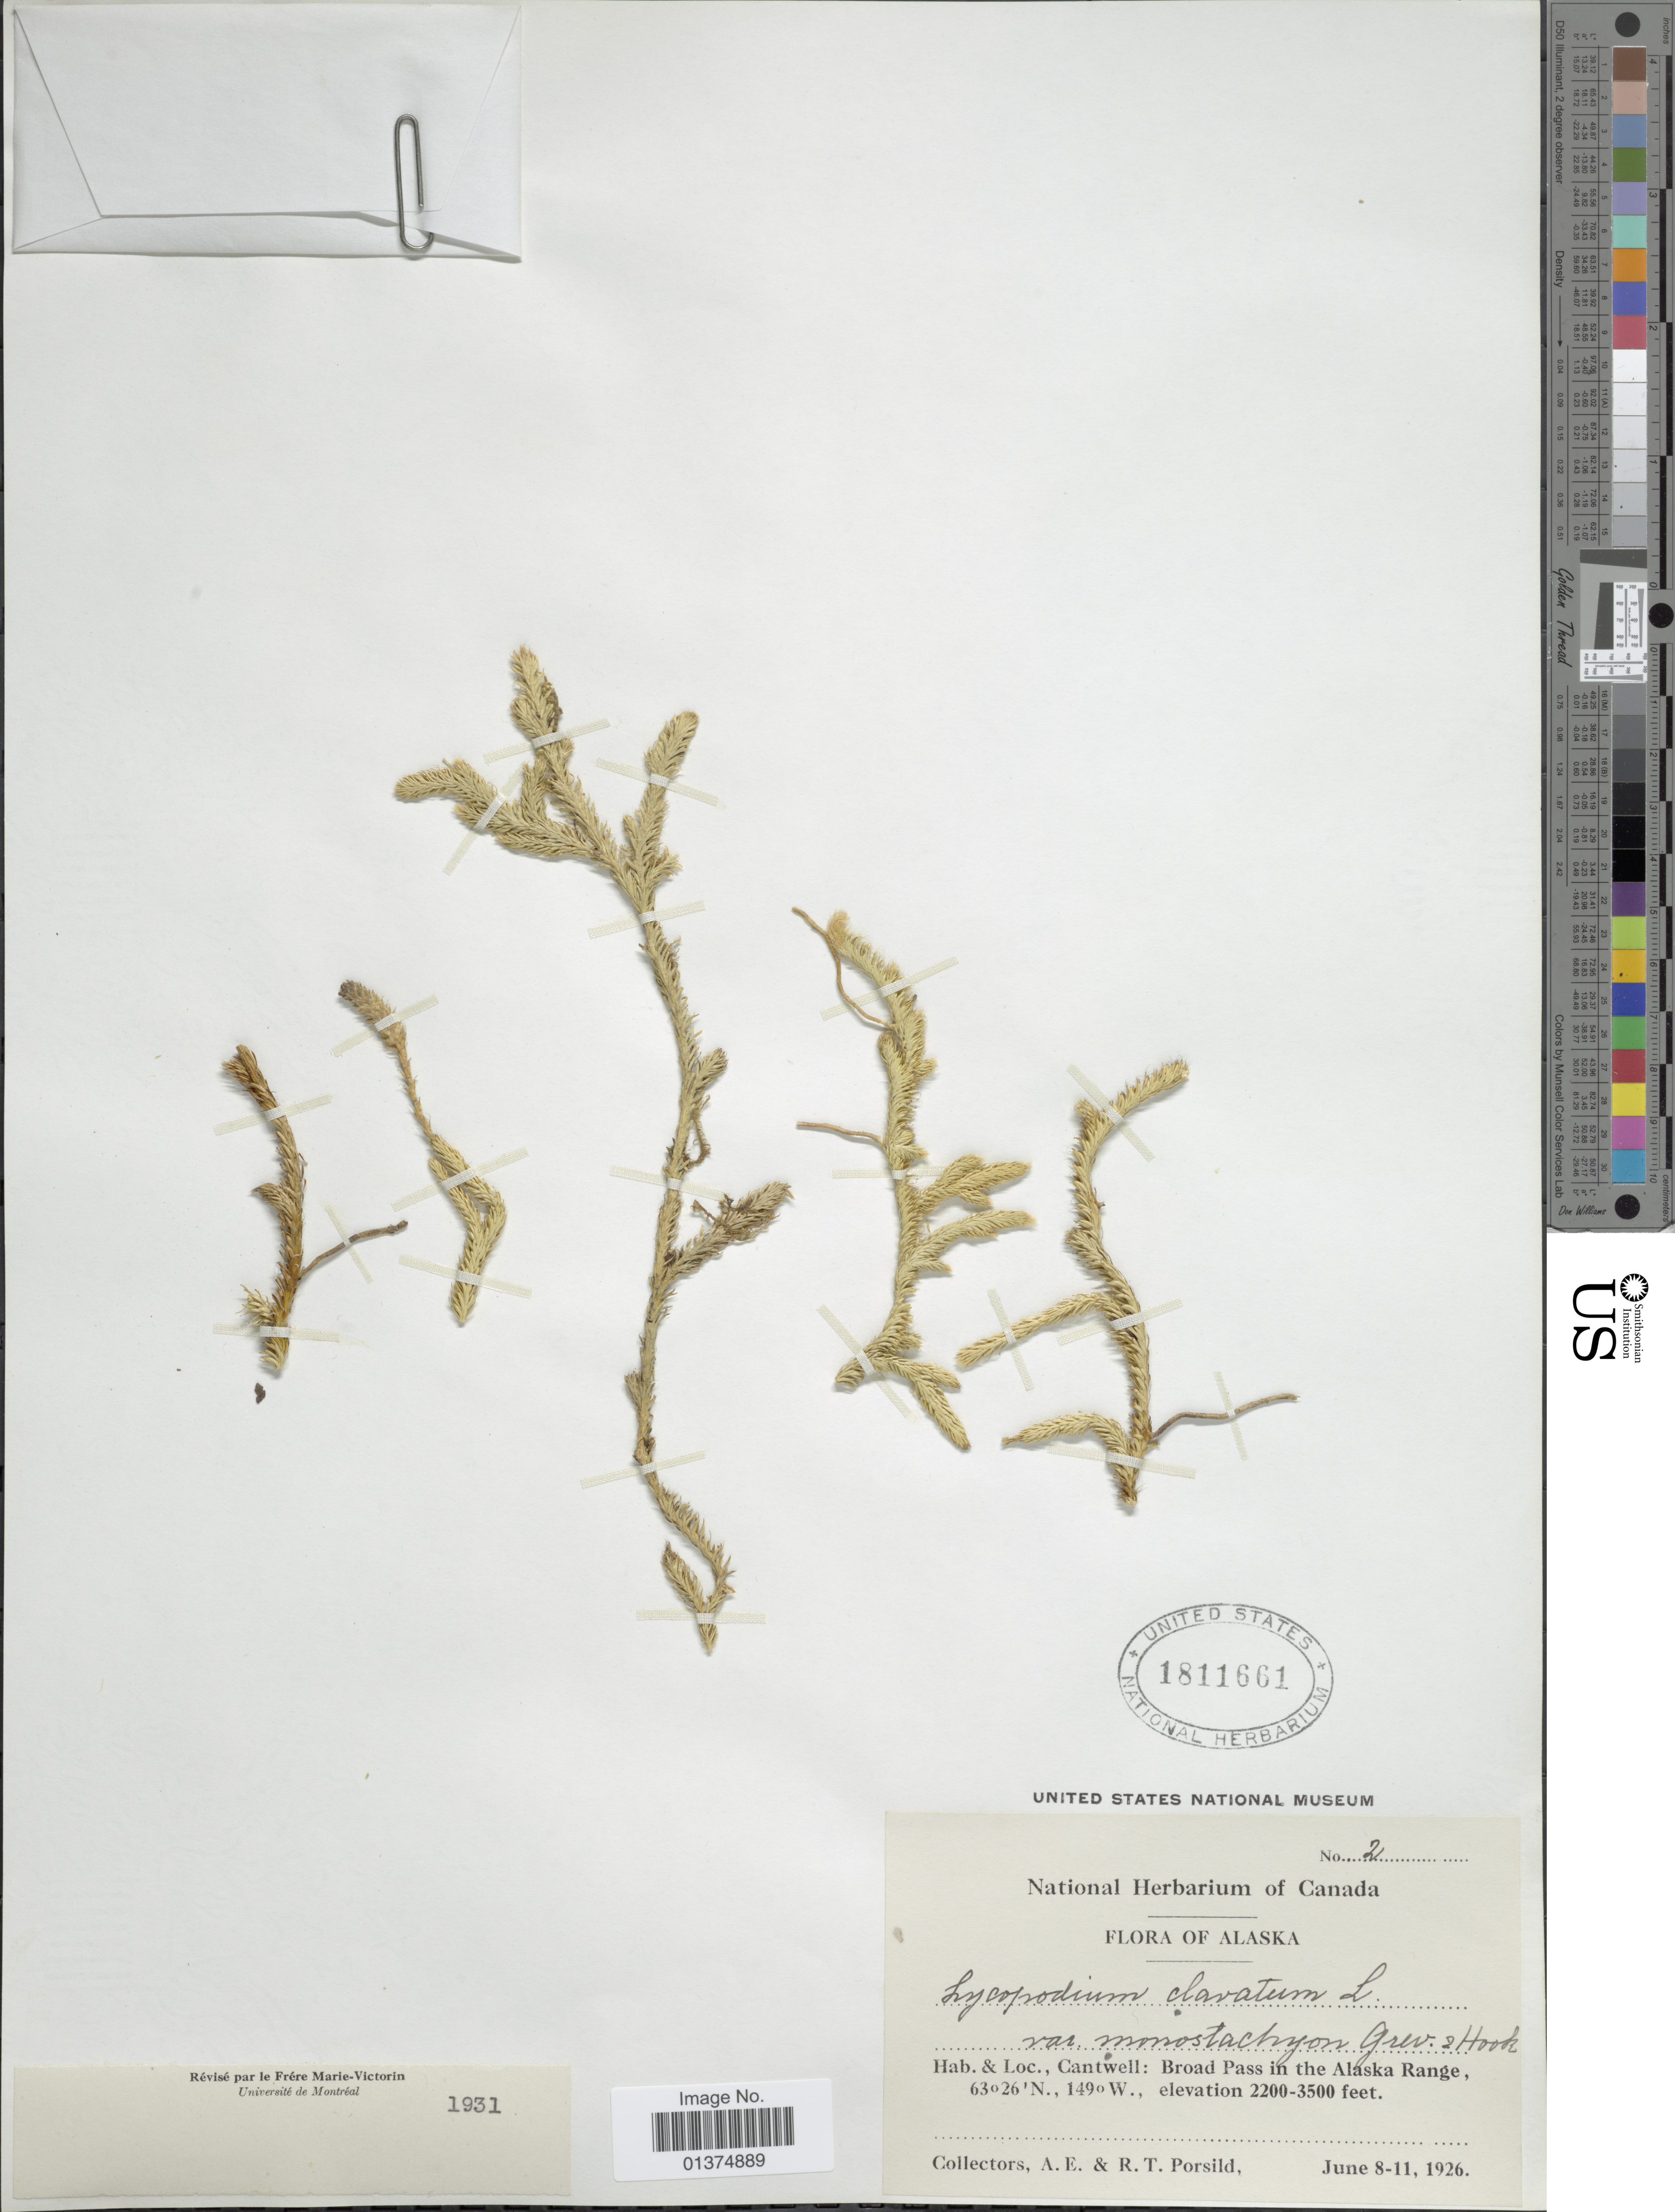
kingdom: Plantae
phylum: Tracheophyta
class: Lycopodiopsida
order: Lycopodiales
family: Lycopodiaceae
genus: Lycopodium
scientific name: Lycopodium lagopus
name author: Zinserl. ex Kuzen.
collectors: A. E. Porsild & R. T. Porsild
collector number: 2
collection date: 1926-06-08/1926-06-11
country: United States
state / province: Alaska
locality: Cantwell: Broad Pass in the Alaska Range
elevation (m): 671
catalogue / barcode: US 1811661